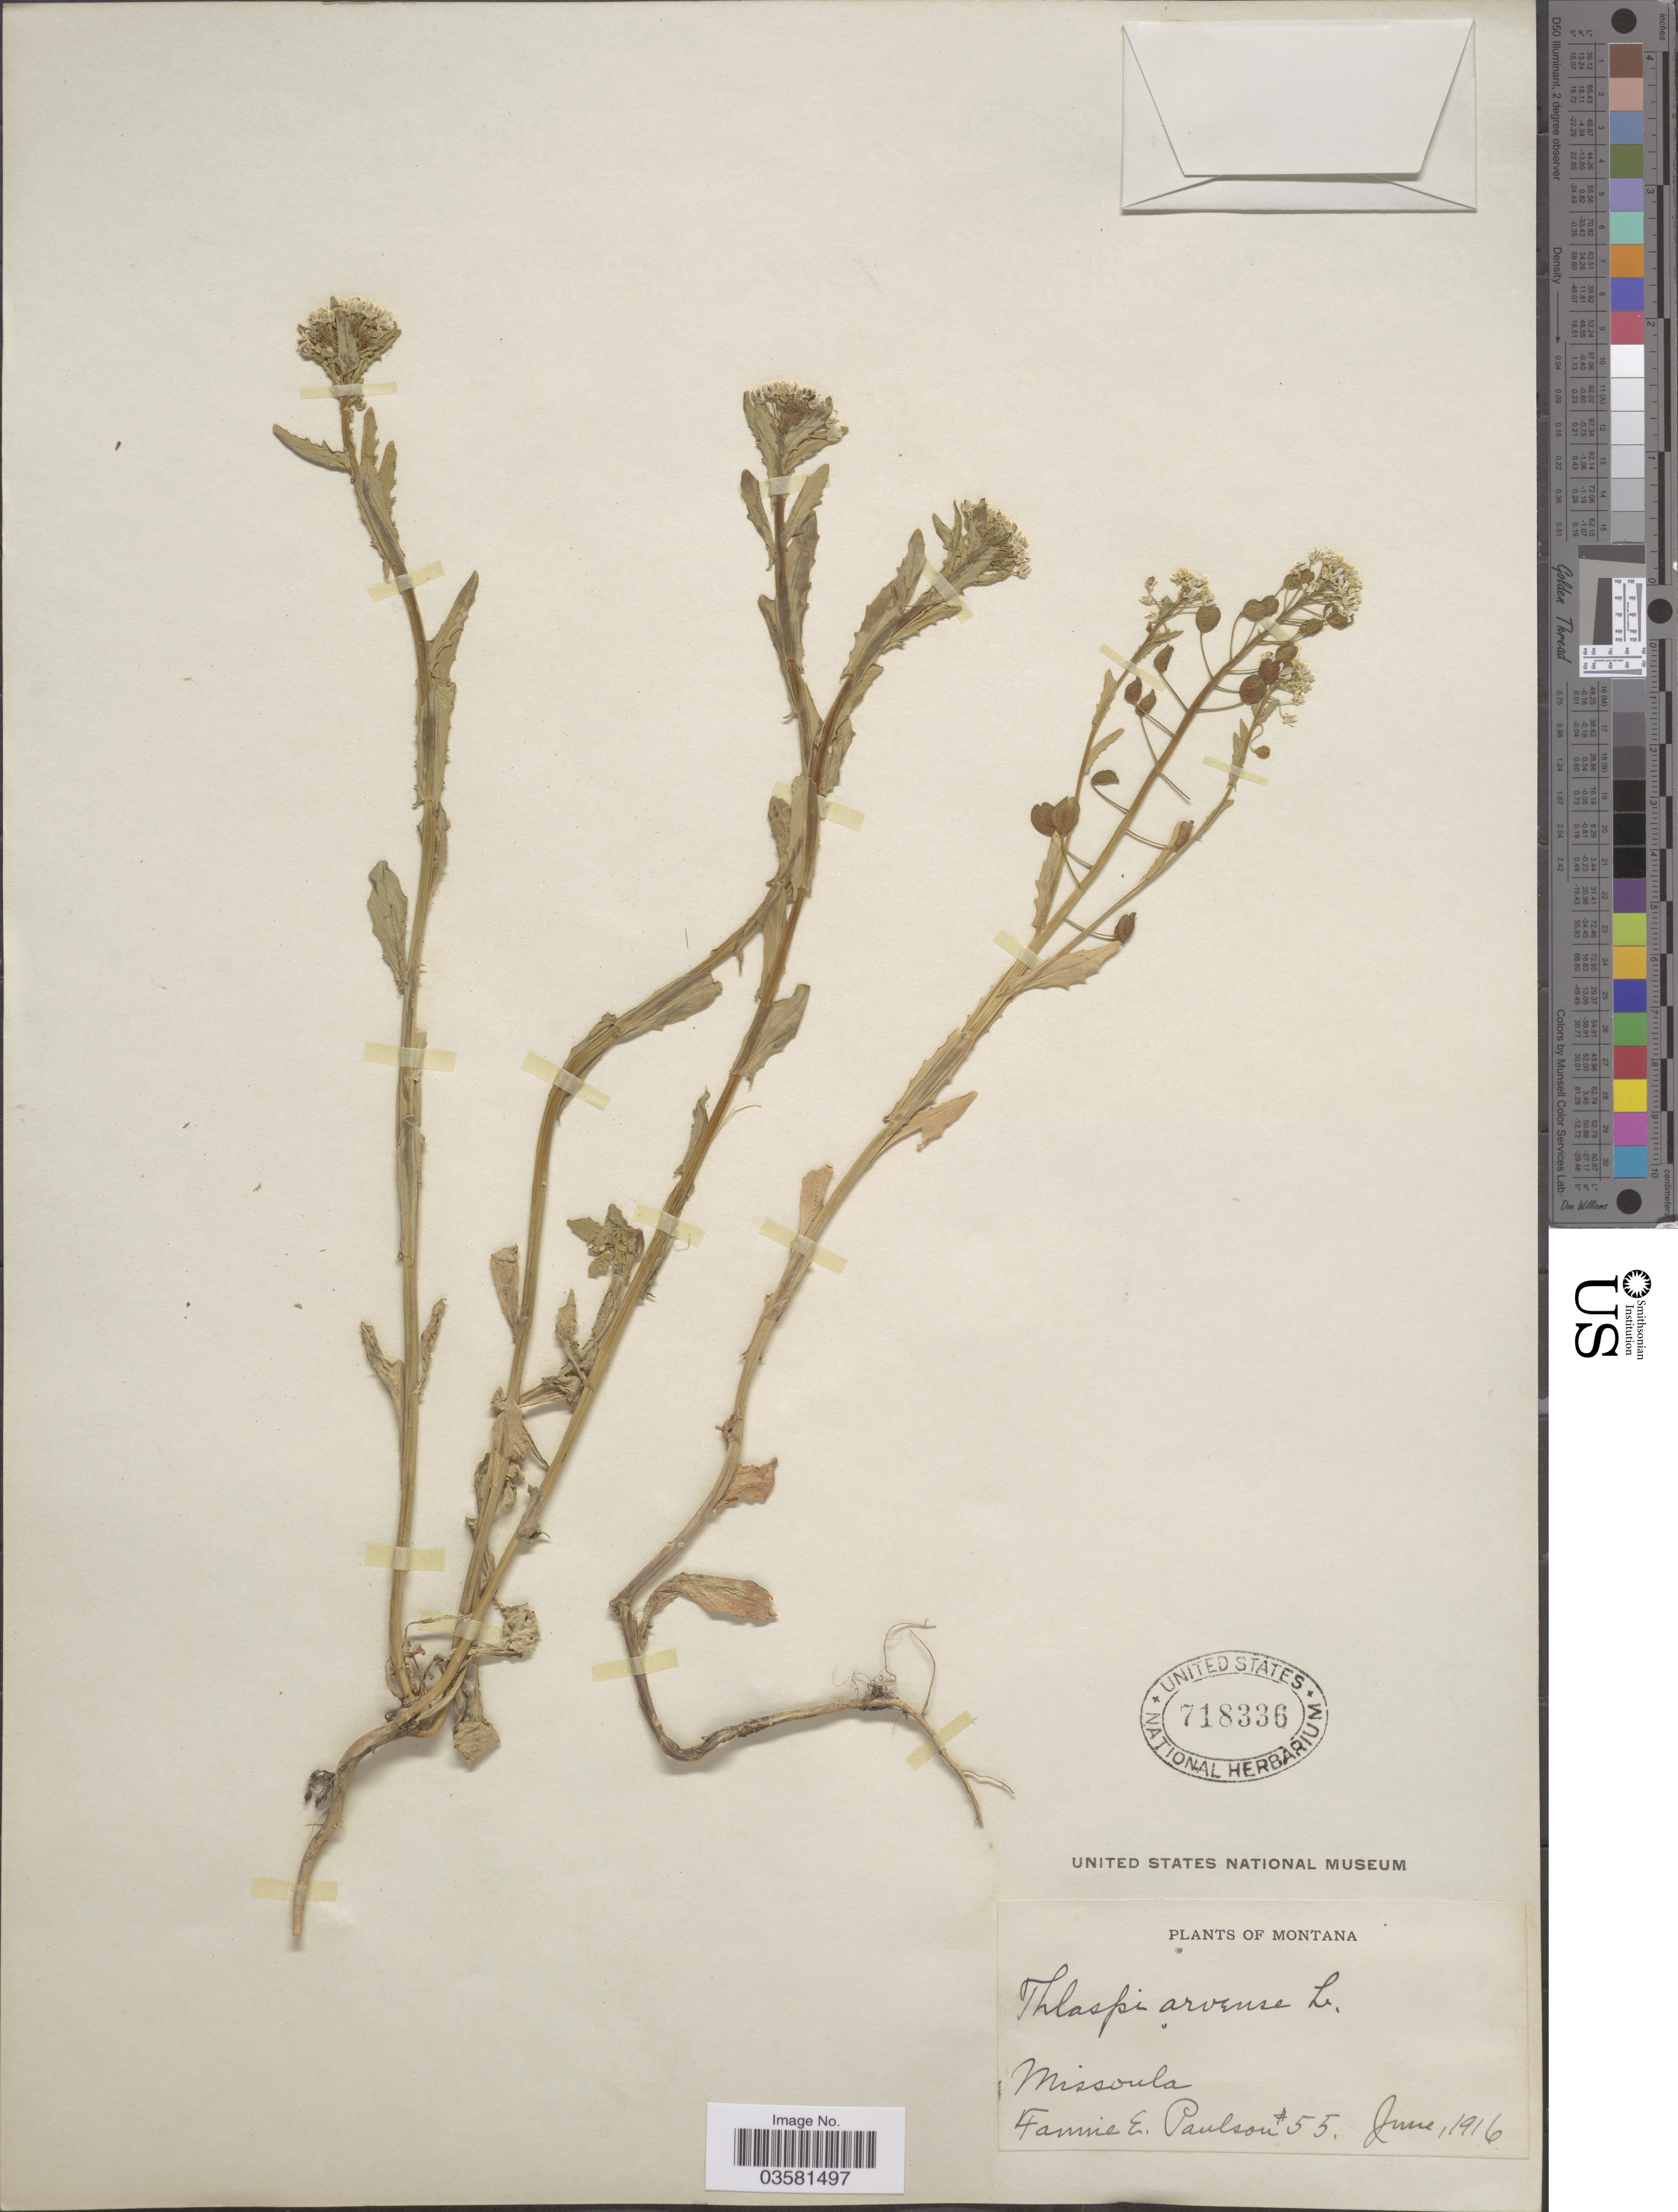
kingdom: Plantae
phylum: Tracheophyta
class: Magnoliopsida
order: Brassicales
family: Brassicaceae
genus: Thlaspi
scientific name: Thlaspi arvense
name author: L.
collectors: F. Paulson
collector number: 55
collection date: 1916-06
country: United States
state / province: Montana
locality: Missoula.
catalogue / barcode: US 718336